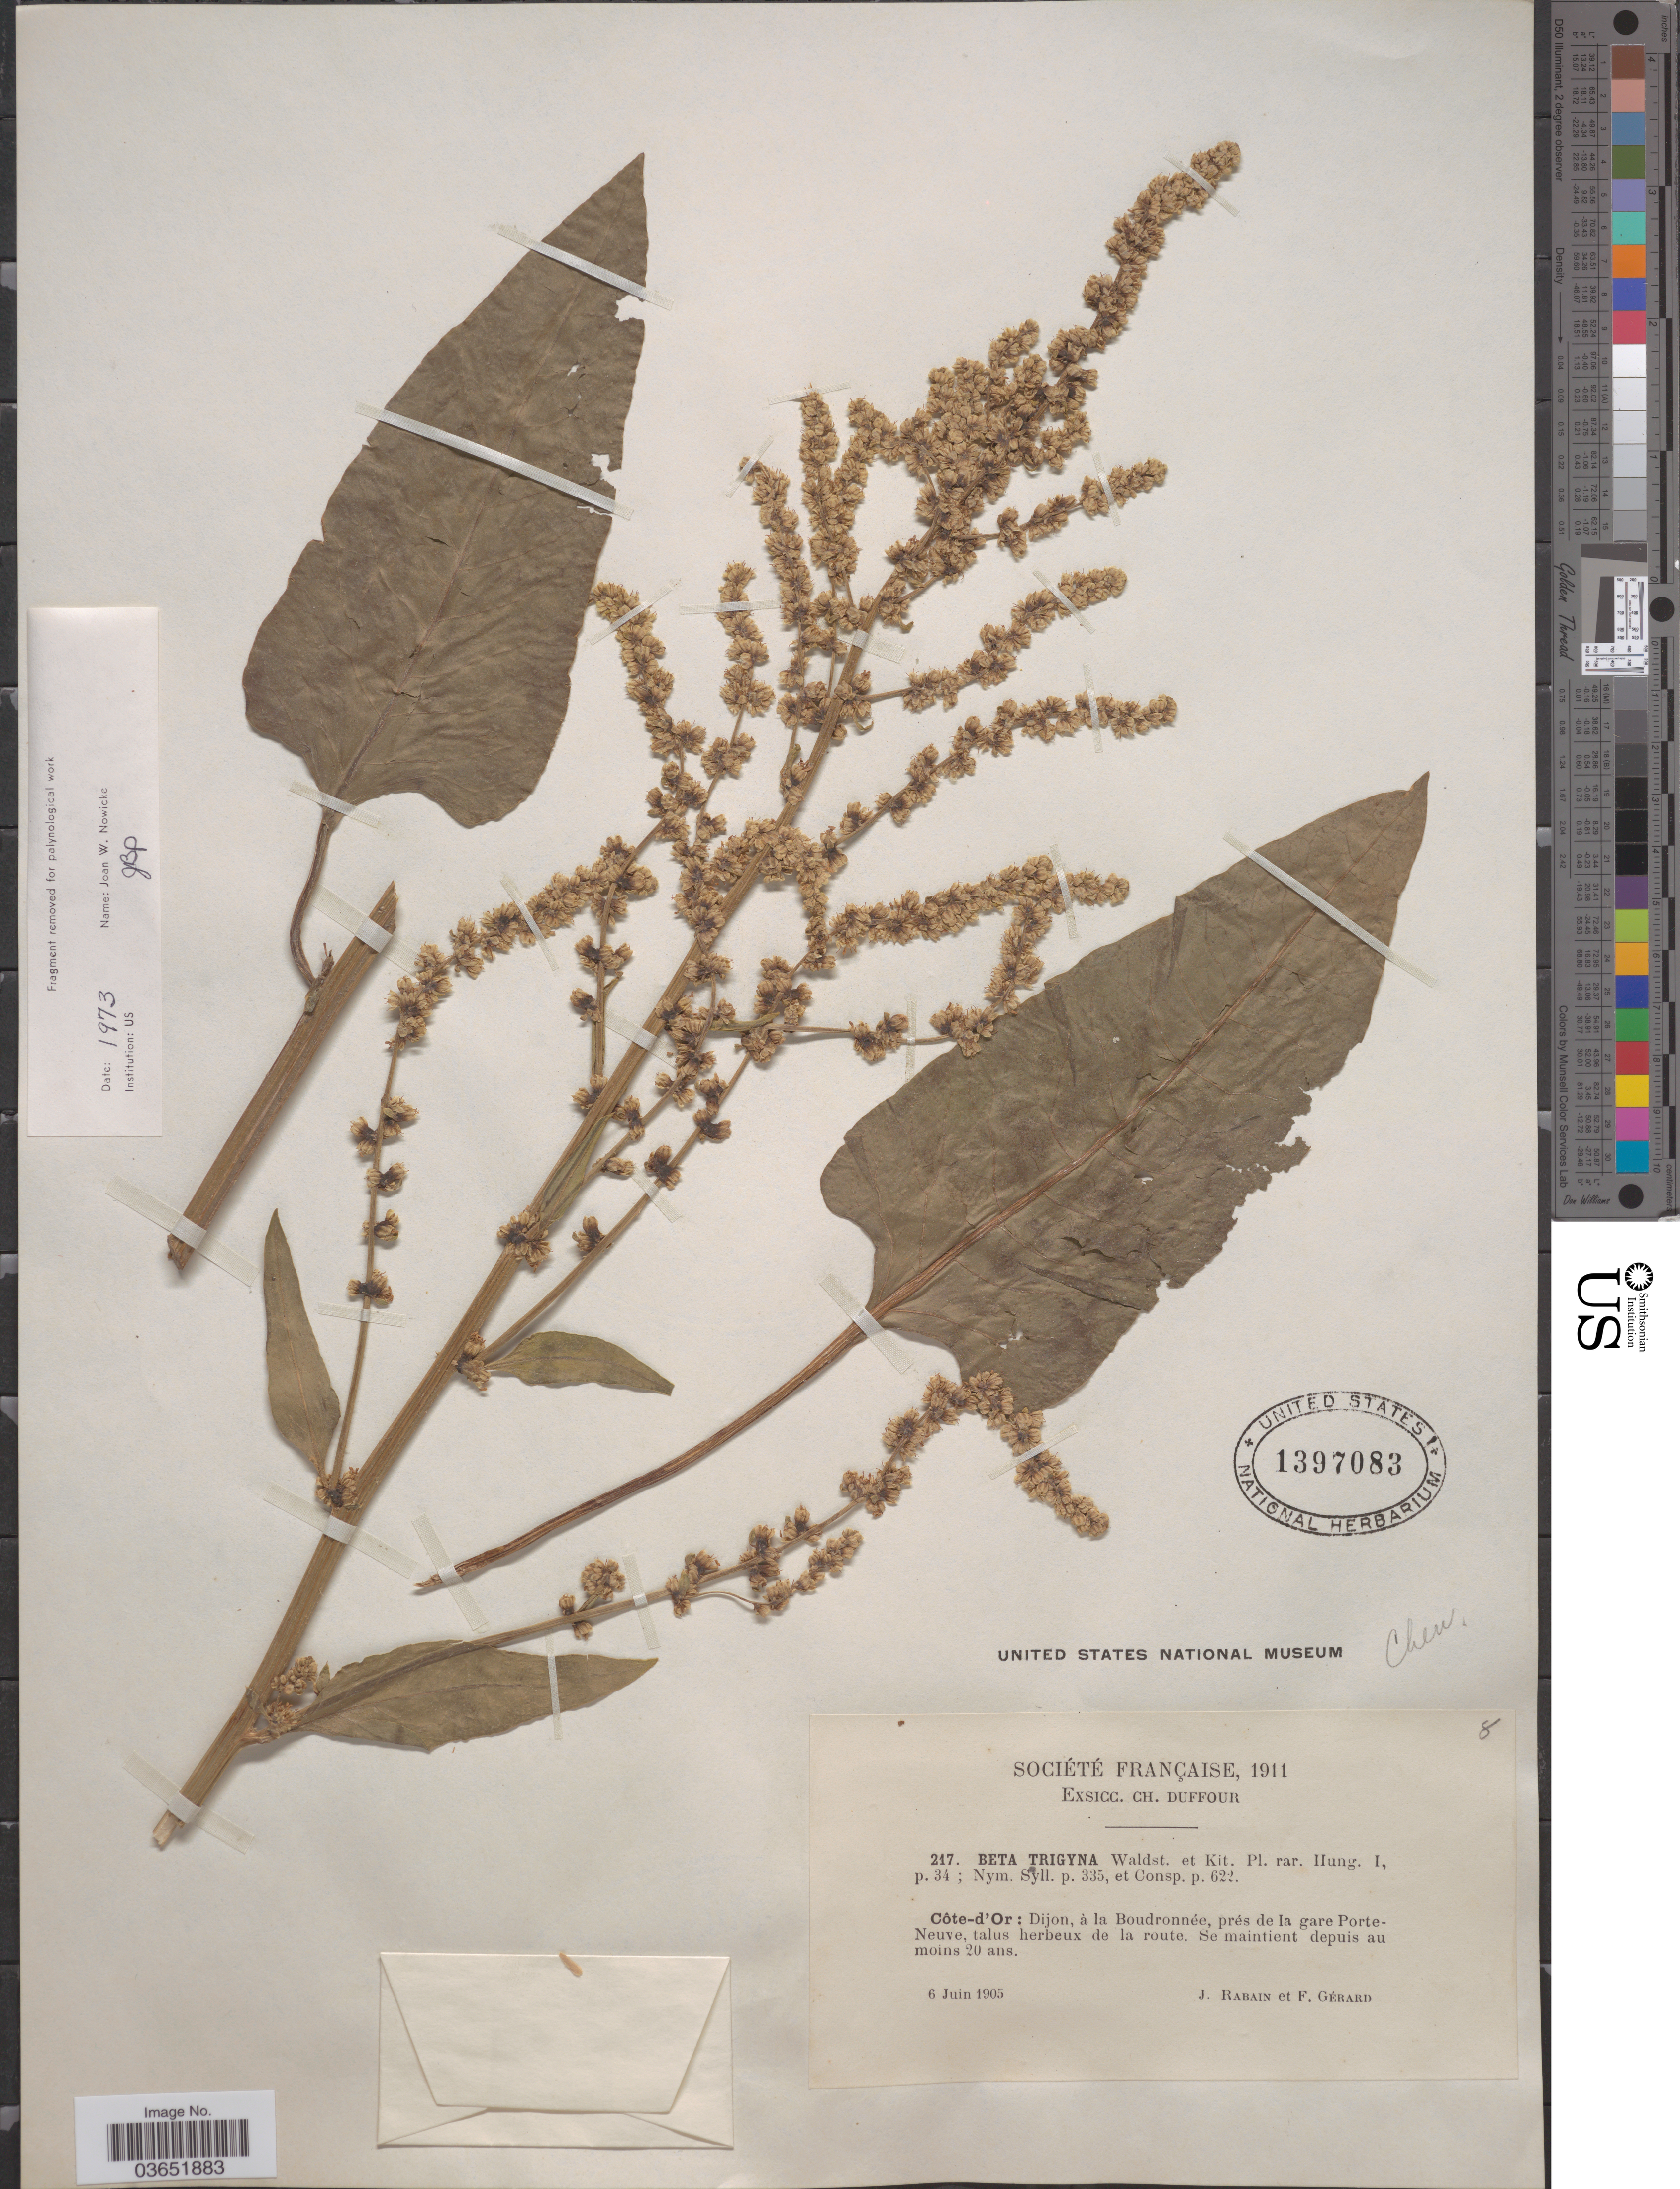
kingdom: Plantae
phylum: Tracheophyta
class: Magnoliopsida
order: Caryophyllales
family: Amaranthaceae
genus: Beta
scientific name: Beta trigyna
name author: Waldst.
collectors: J. Rabain & F. Gérard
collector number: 217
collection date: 1905-06-06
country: France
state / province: Bourgogne-Franche-Comté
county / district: Côte-d'Or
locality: Société Française. Côte-d'Or: Dijon, à la Boudronnèe, près de la gare Porte-Neuve, talus herbeux de la route.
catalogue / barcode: US 1397083